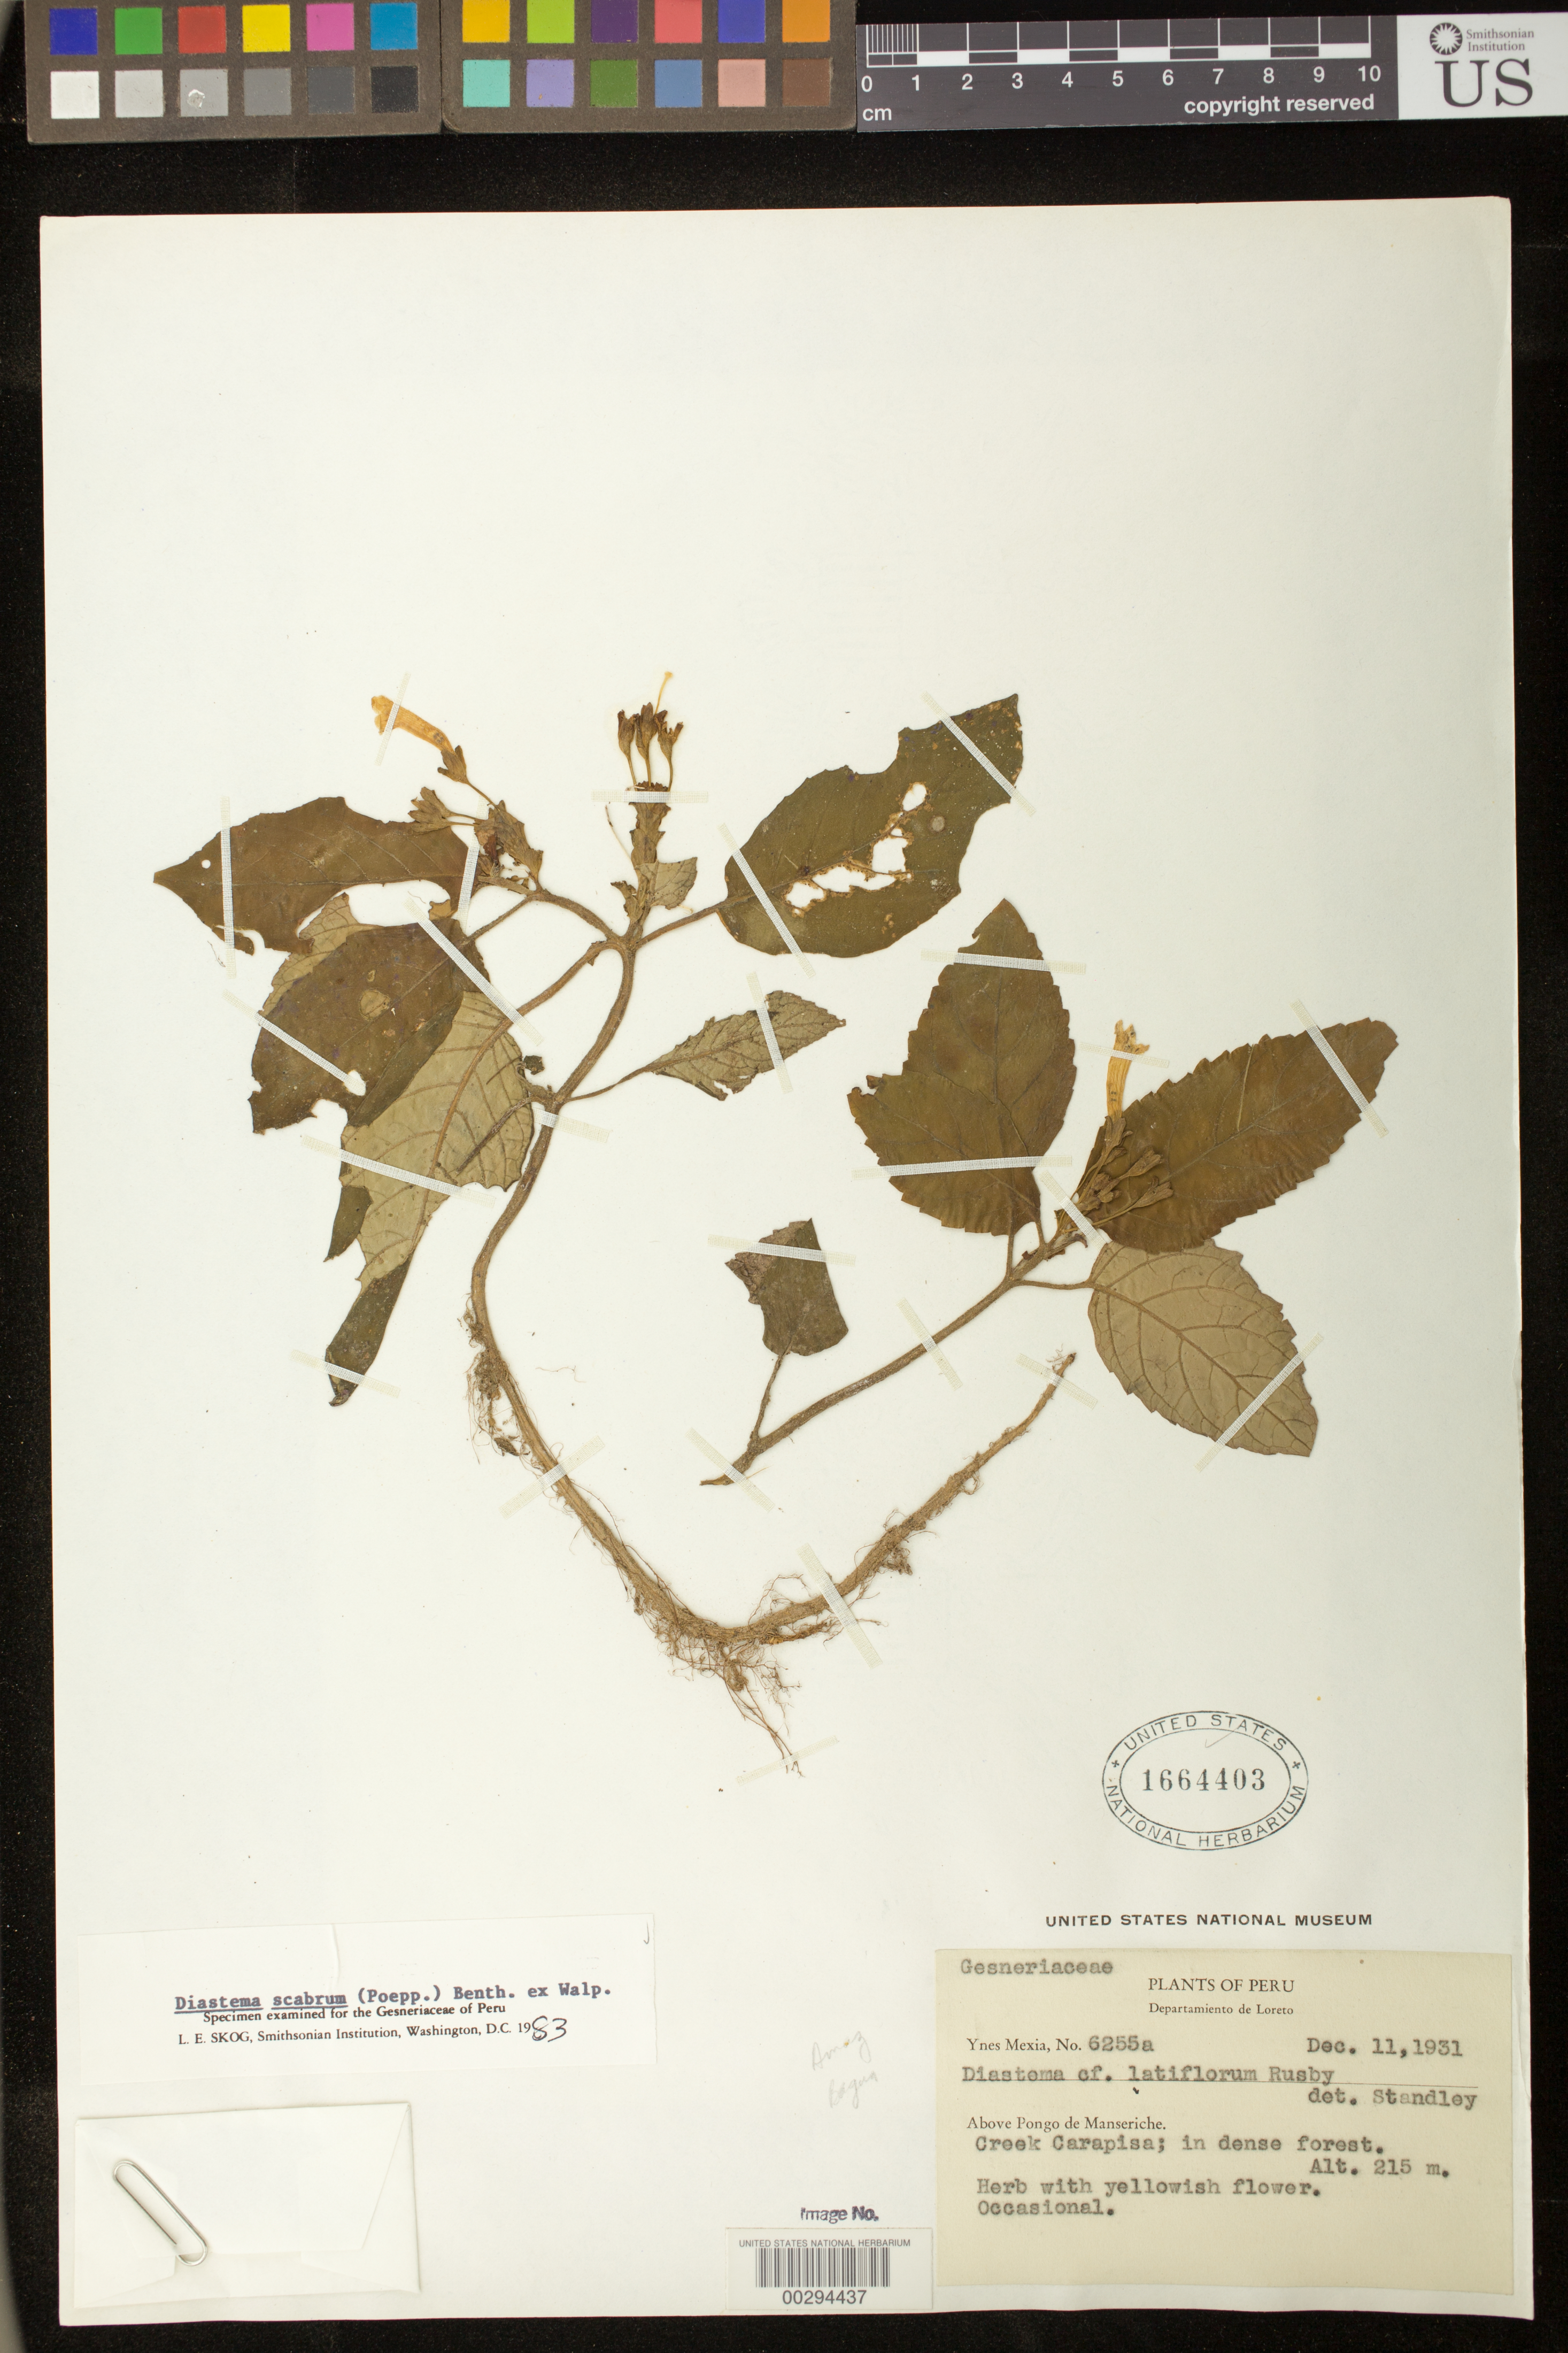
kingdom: Plantae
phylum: Tracheophyta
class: Magnoliopsida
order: Lamiales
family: Gesneriaceae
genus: Diastema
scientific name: Diastema scabrum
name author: (Poepp.) Benth. ex Walp.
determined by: Skog, Laurence E.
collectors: Y. Mexia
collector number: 6255 a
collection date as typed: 11 Dec 1931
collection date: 1931-12-11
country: Peru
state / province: Loreto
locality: Above Pongo de Manseriche, Creek Carapisa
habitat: In dense forest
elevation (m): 215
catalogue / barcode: US 1664403